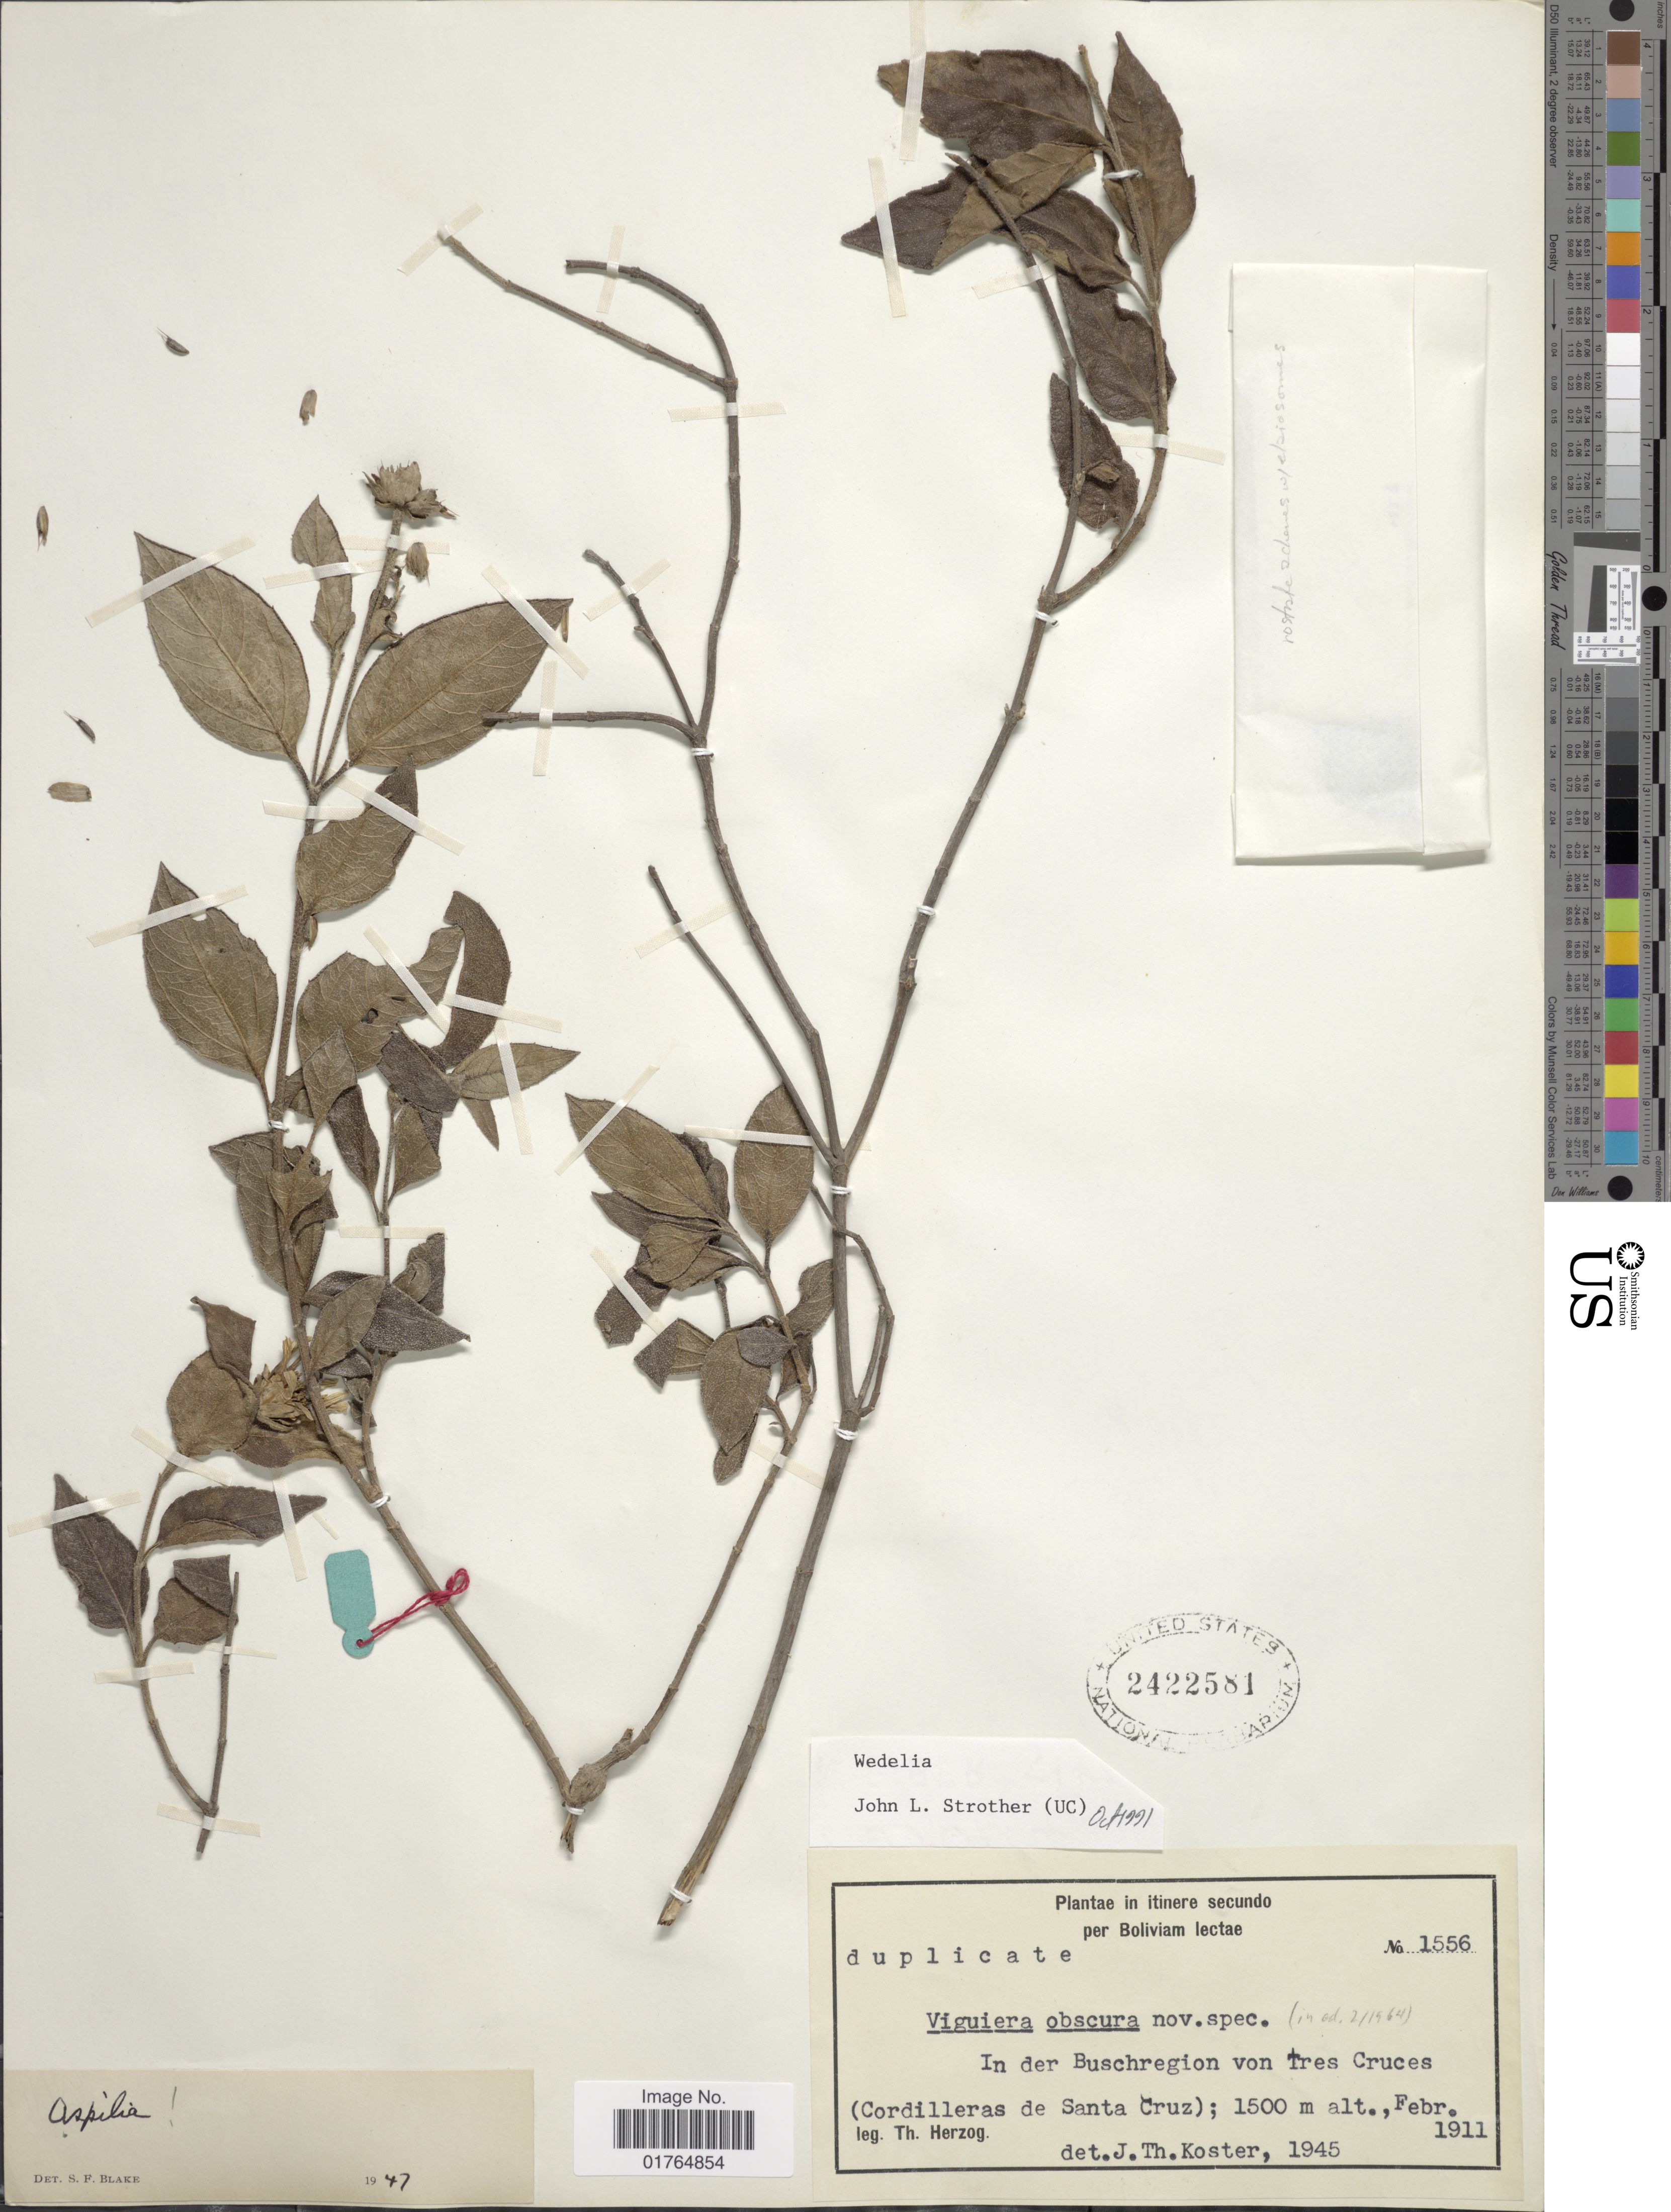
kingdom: Plantae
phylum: Tracheophyta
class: Magnoliopsida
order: Asterales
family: Asteraceae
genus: Wedelia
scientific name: Wedelia subvelutina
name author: DC.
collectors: T. K. J. Herzog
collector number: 1556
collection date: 1911-02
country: Bolivia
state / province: Santa Cruz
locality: In der Buschregion von Tres Cruces, Cordilleras de Santa Cruz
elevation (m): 1500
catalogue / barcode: US 2422581